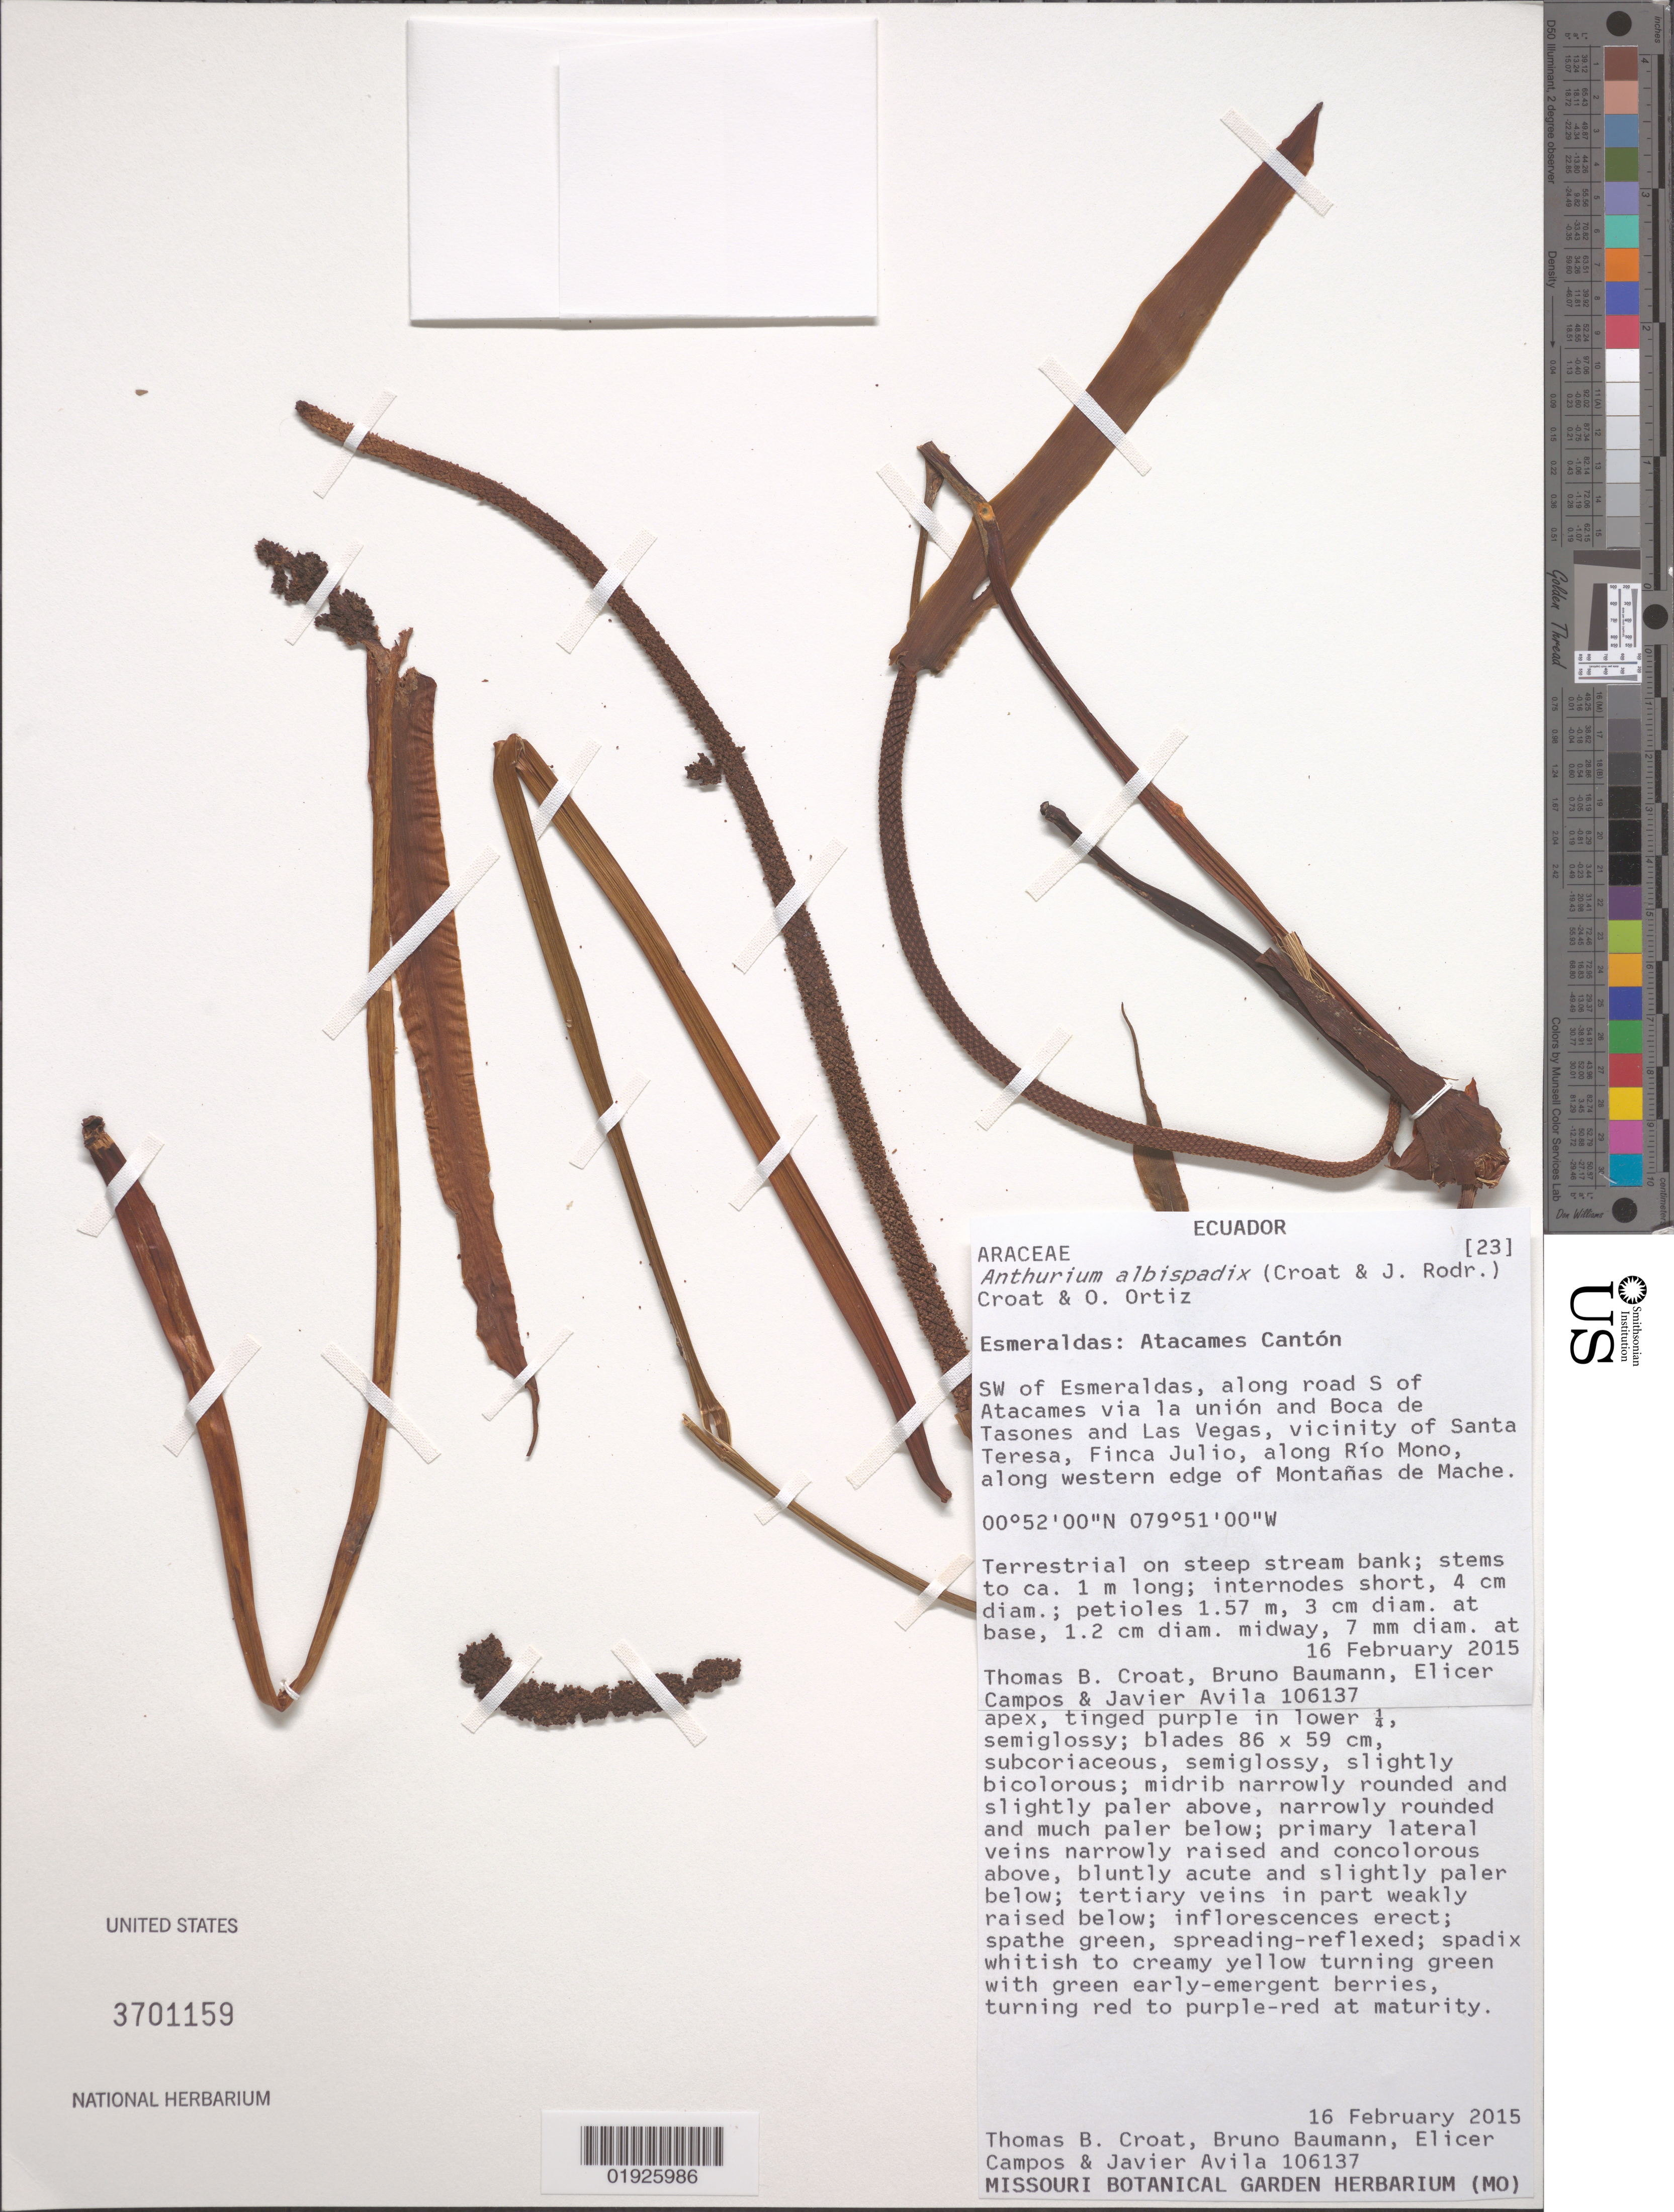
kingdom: Plantae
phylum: Tracheophyta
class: Liliopsida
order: Alismatales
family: Araceae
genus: Anthurium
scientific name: Anthurium albispadix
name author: (Croat & J. Rodr.) Croat & O. Ortiz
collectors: T. B. Croat, B. Baumann, E. Campos & J. Avila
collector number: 106137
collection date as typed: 16 Feb 2015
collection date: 2015-02-16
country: Ecuador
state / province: Esmeraldas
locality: Atacames Canton, SW of Esmeraldas, along road S of Atacames via la union and Boca de Tasones and Las Vegas, vicinity of Santa Teresa, Finca Julio, along Rio Mono, along western edge of Montanas de Mache.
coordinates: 00 52 00 N, 079 51 00 W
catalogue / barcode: US 3701159